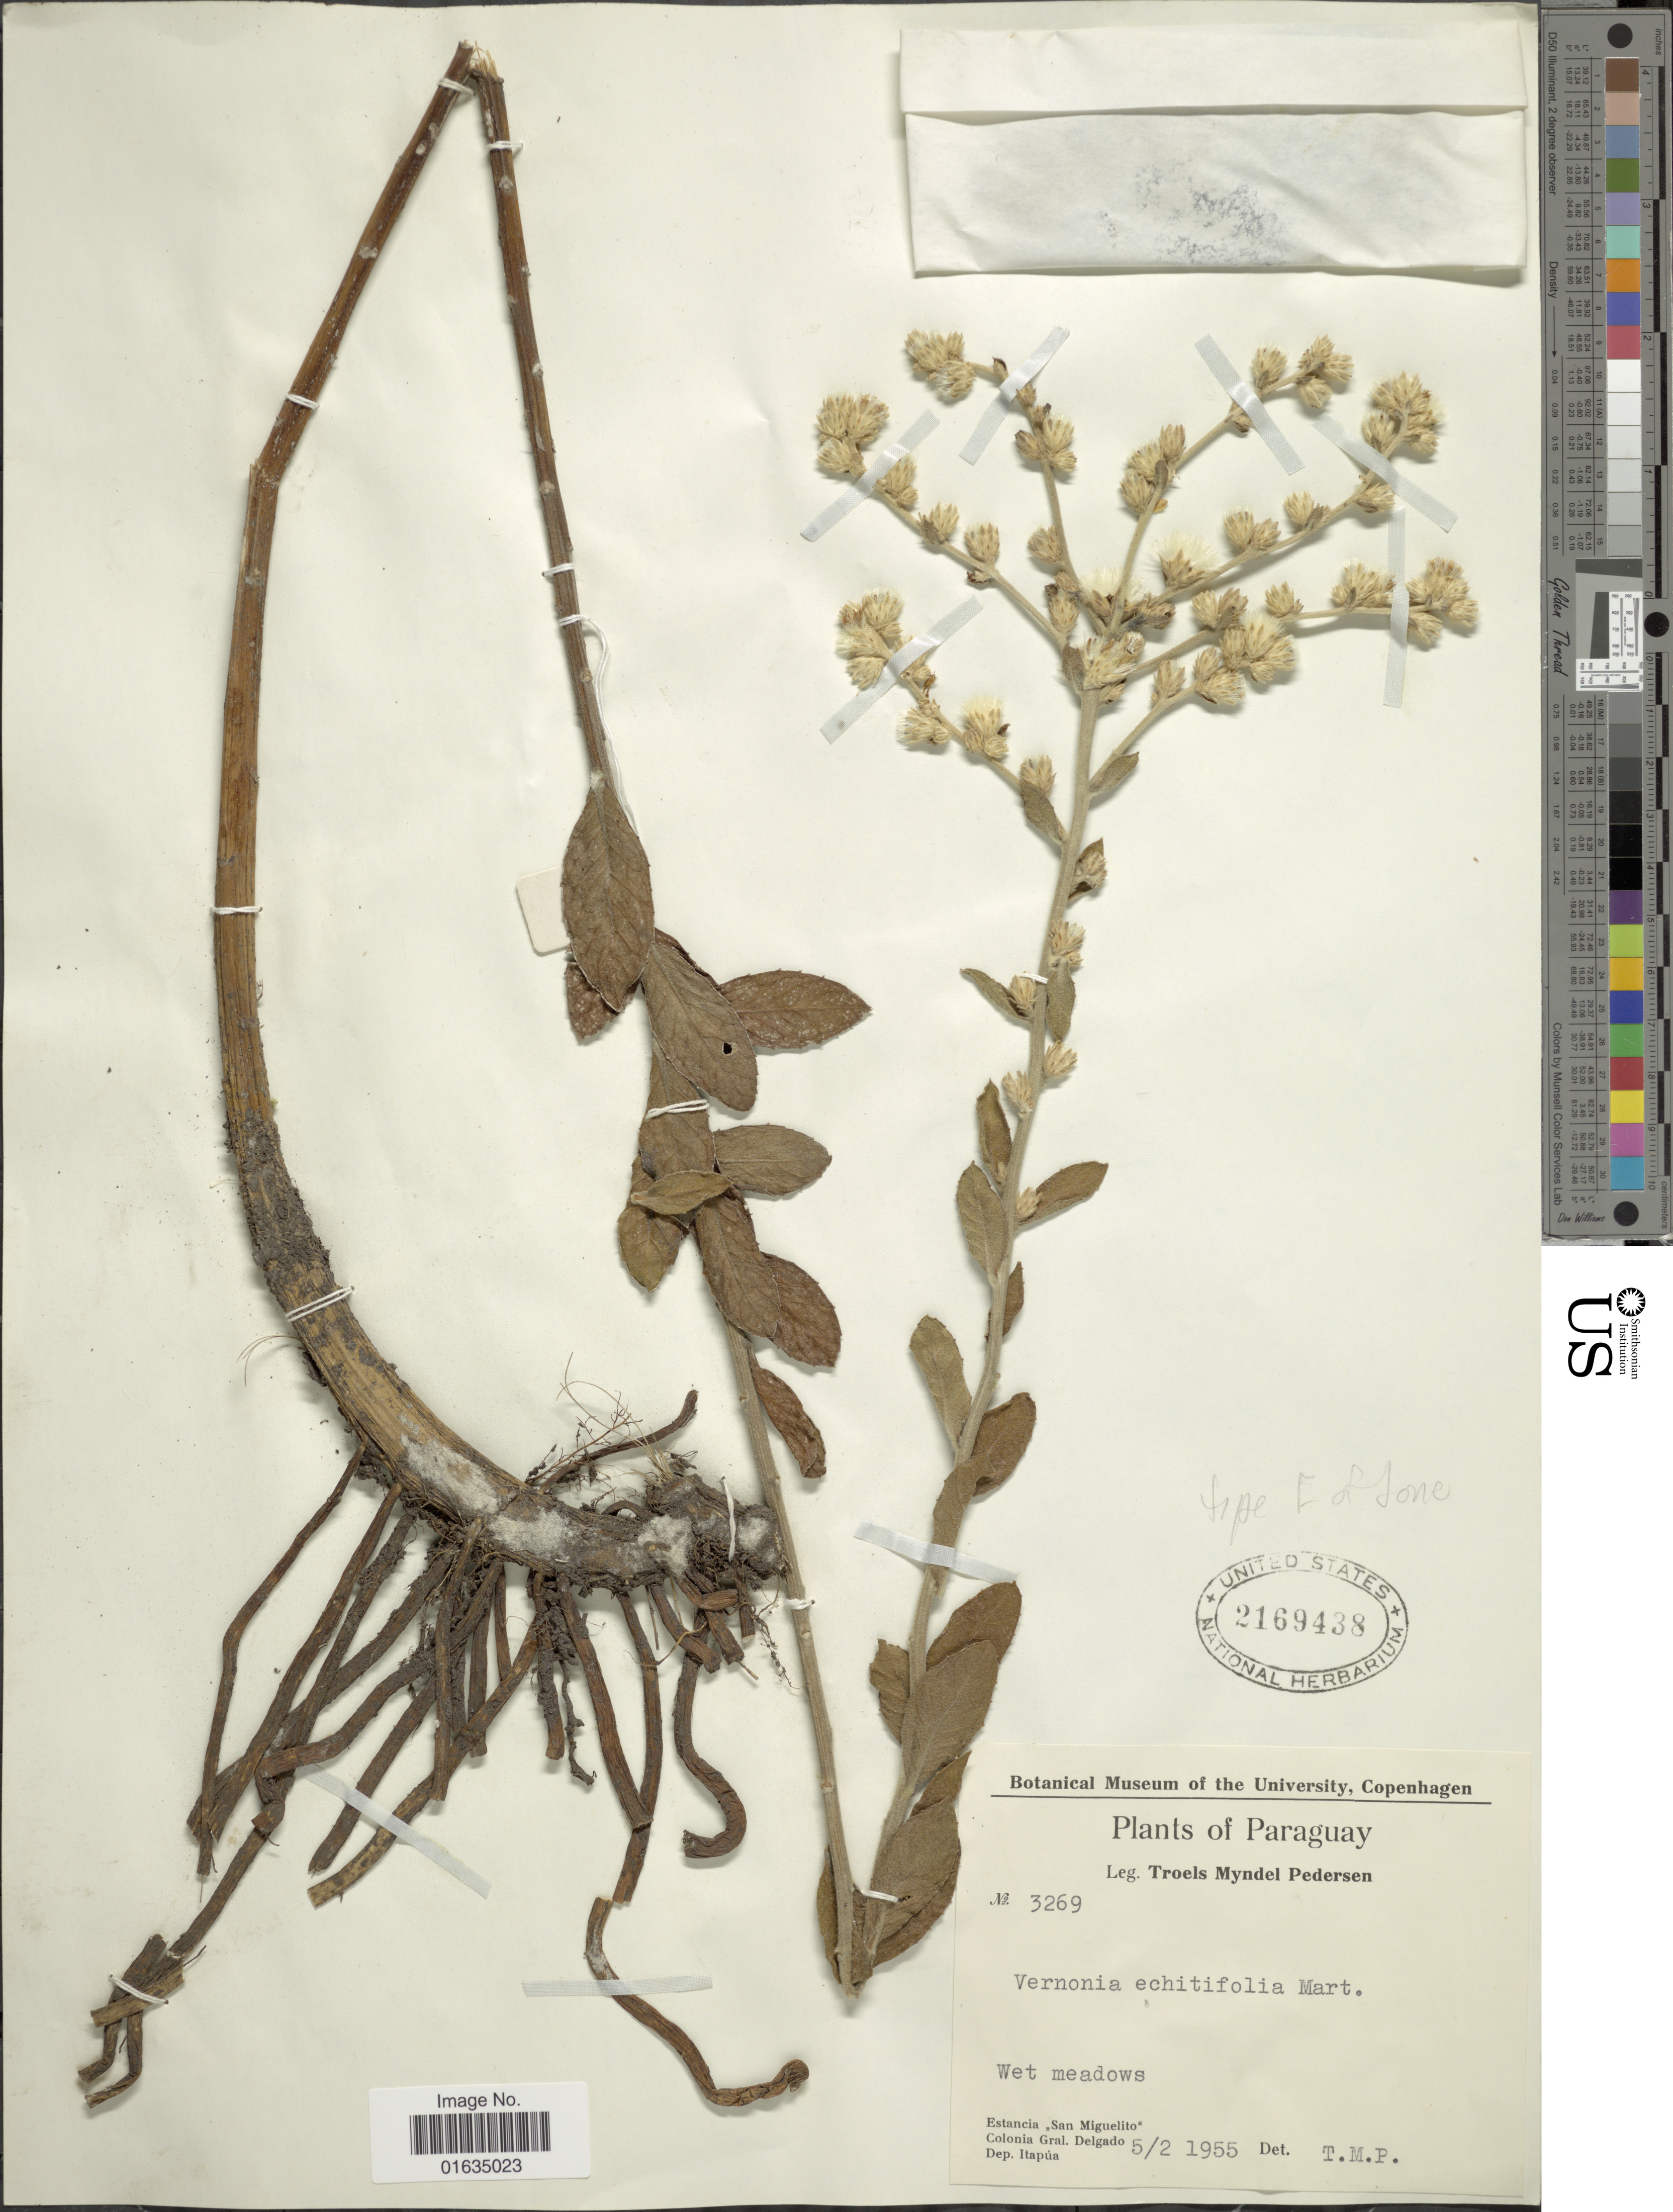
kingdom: Plantae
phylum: Tracheophyta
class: Magnoliopsida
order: Asterales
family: Asteraceae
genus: Acilepidopsis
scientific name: Acilepidopsis echitifolia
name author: (Mart. ex DC.) H. Rob.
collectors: T. Pederson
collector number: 3269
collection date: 1955-02-05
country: Paraguay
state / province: Itapua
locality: Estancia San Miguelito, Colonia Gral. Delgado, Dep. Itapua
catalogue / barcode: US 2169438